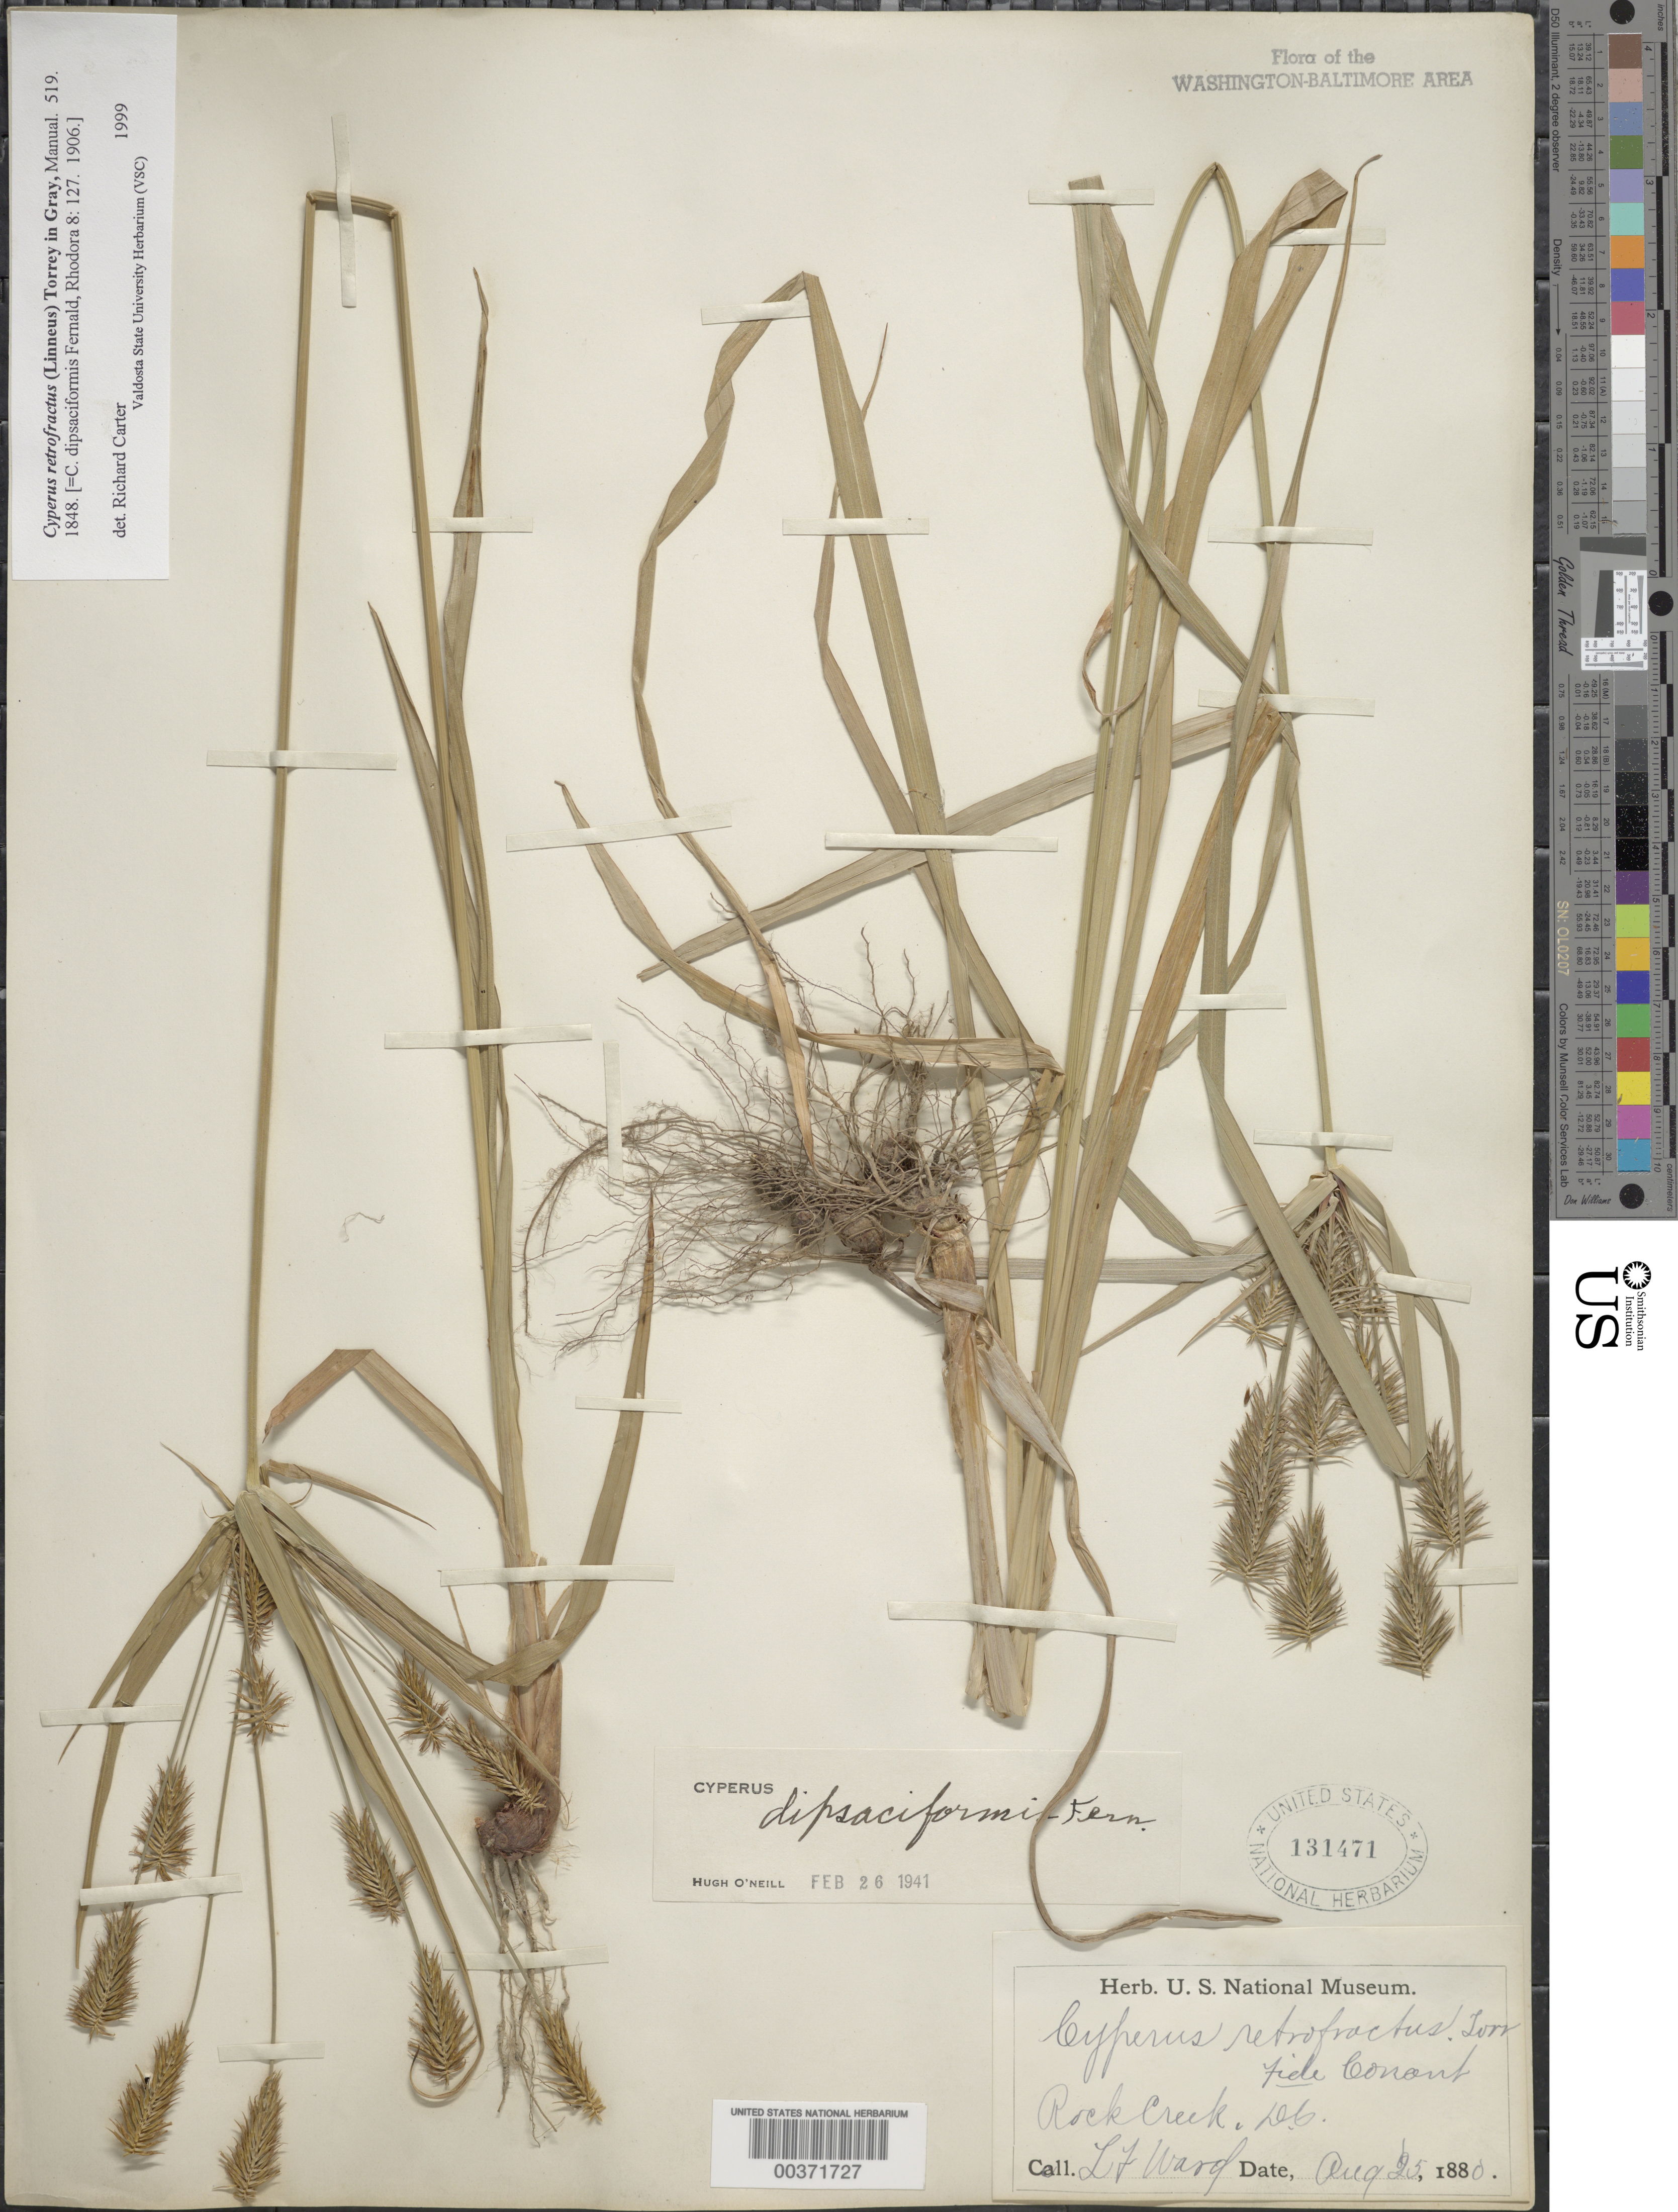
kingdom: Plantae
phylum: Tracheophyta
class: Liliopsida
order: Poales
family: Cyperaceae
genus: Cyperus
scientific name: Cyperus retrofractus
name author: (L.) Torr.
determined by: O'Neill, Hugh T.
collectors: L. F. Ward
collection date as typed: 25 Aug 1880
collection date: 1880-08-25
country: United States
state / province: District of Columbia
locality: Rock Creek Rock Creek Park & vicinity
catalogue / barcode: US 131471